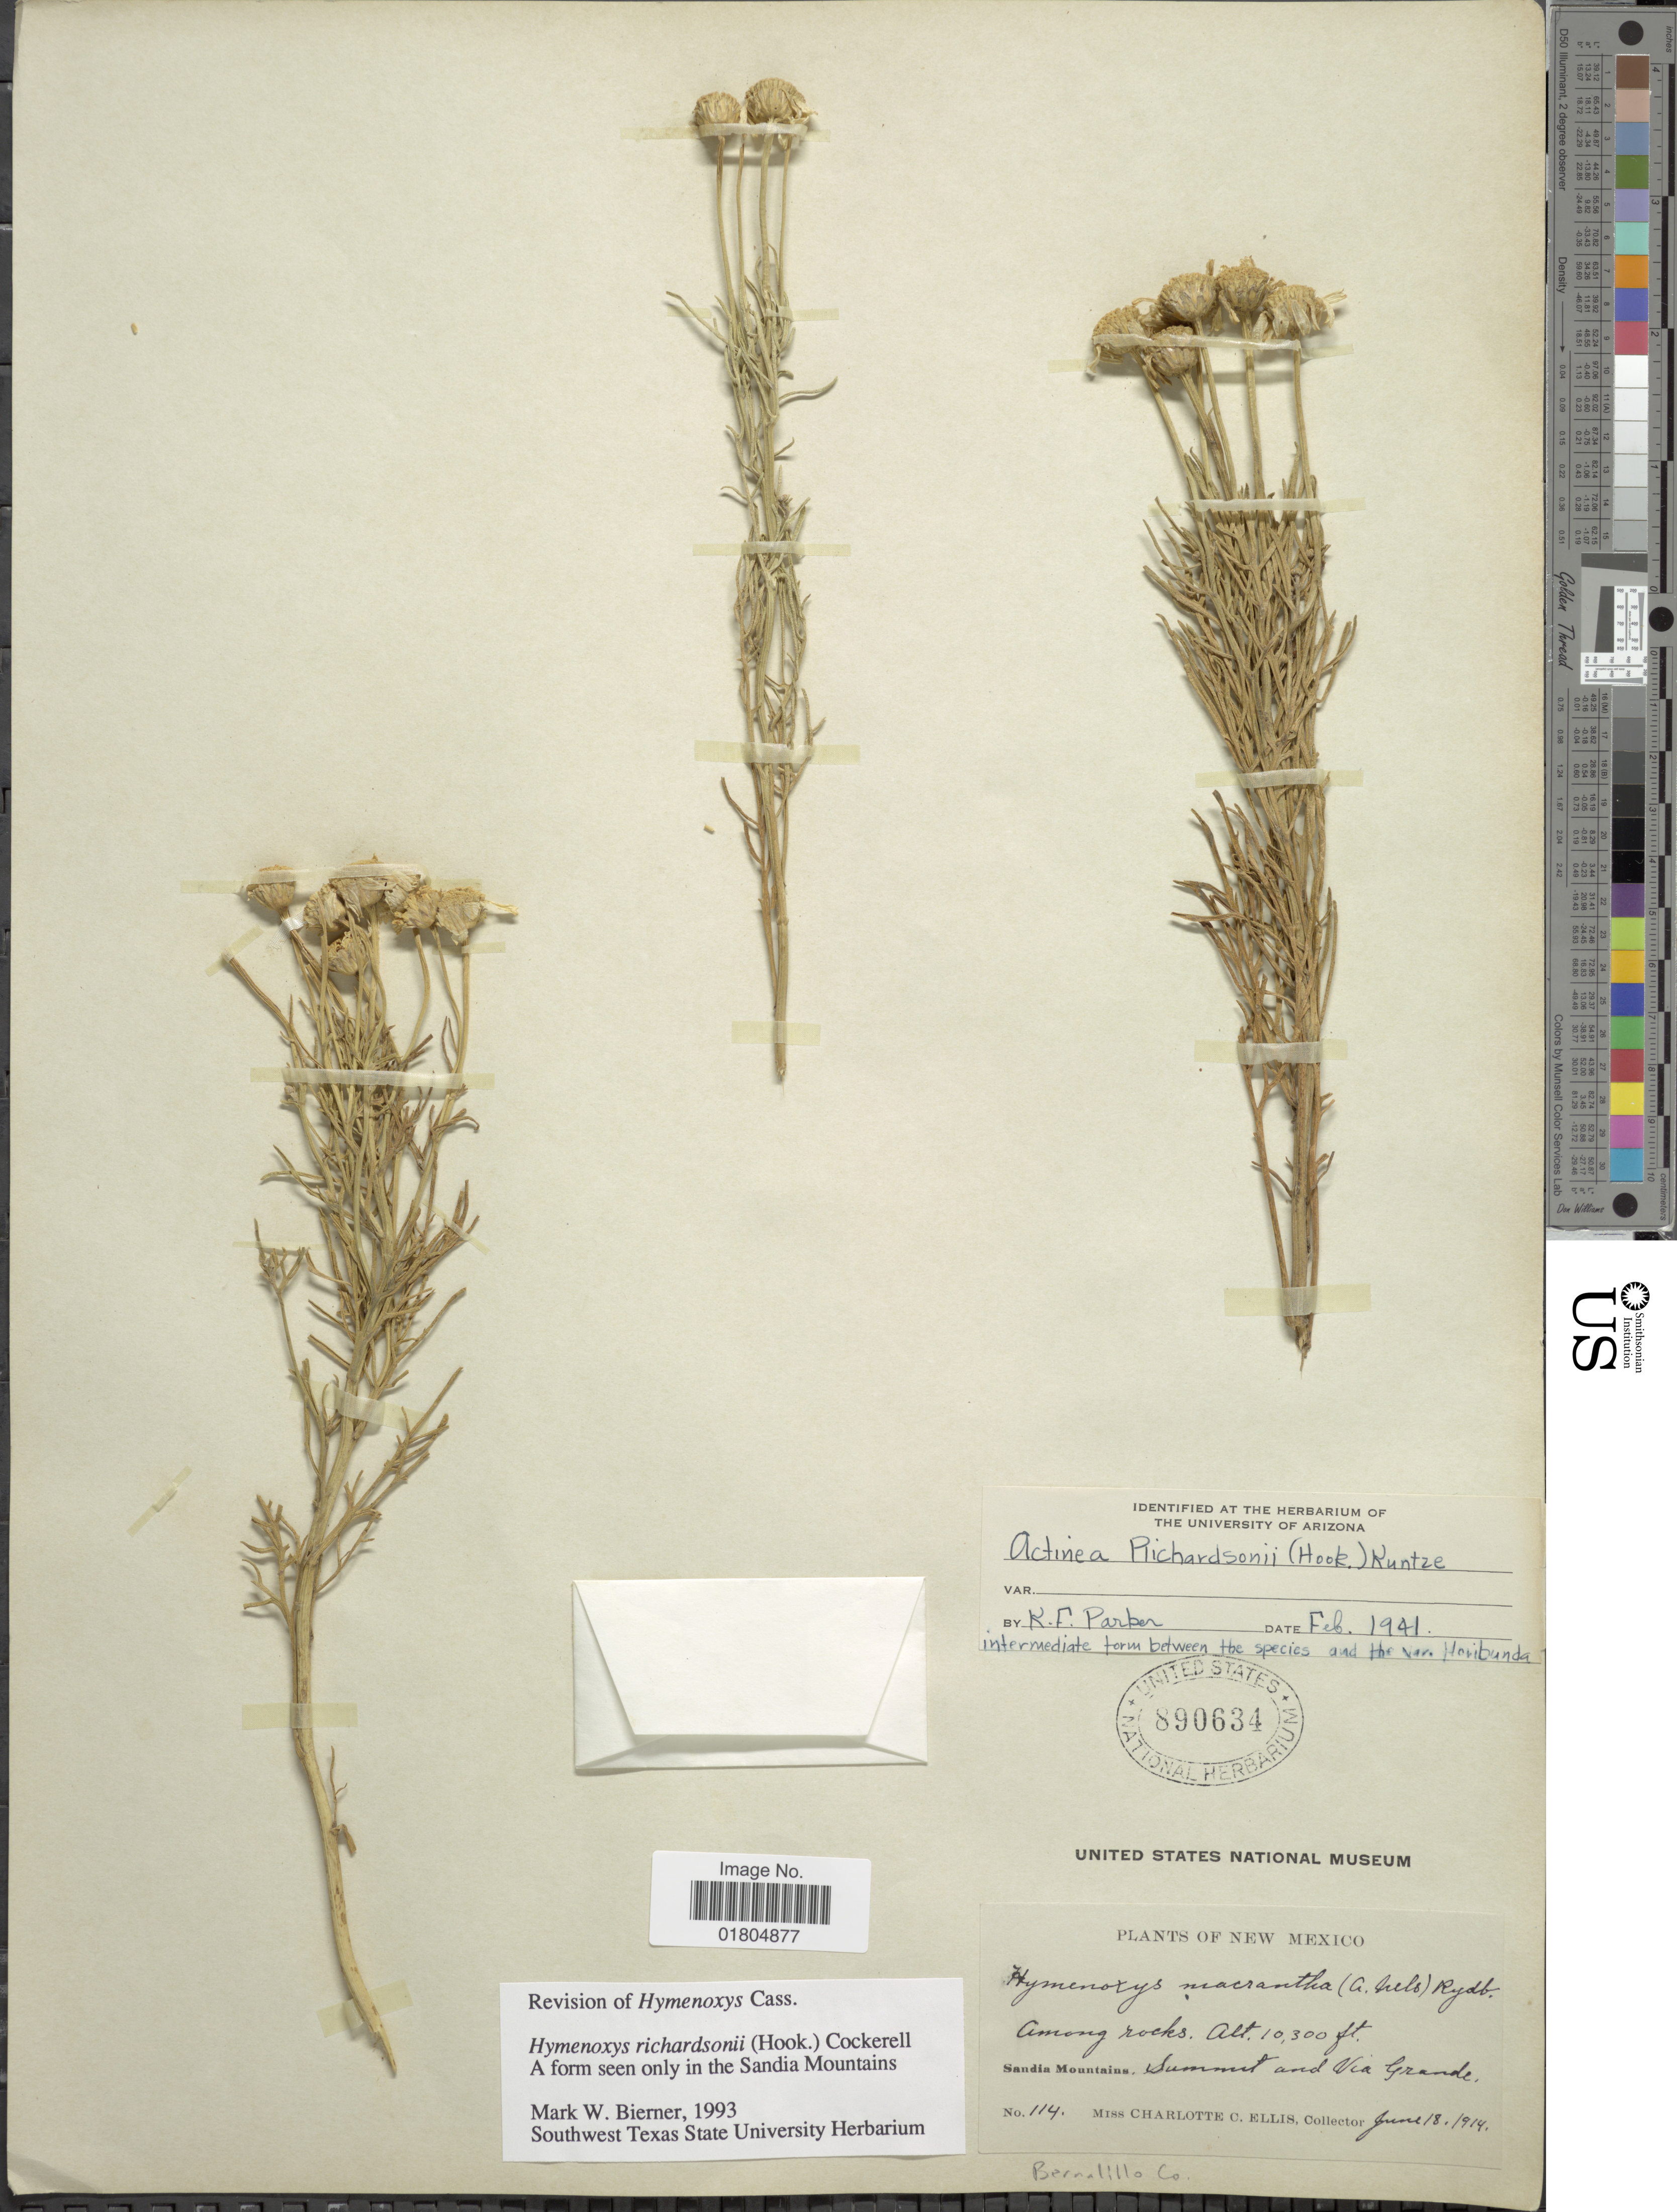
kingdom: Plantae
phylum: Tracheophyta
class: Magnoliopsida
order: Asterales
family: Asteraceae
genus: Hymenoxys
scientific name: Hymenoxys richardsonii var. richardsonii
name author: (Hook.) Cockerell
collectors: C. C. Ellis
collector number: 114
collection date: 1914-06-18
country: United States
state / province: New Mexico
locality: Bernalillo Co. Sandia Mountains, Summit and Via Grande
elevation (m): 3139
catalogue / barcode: US 890634